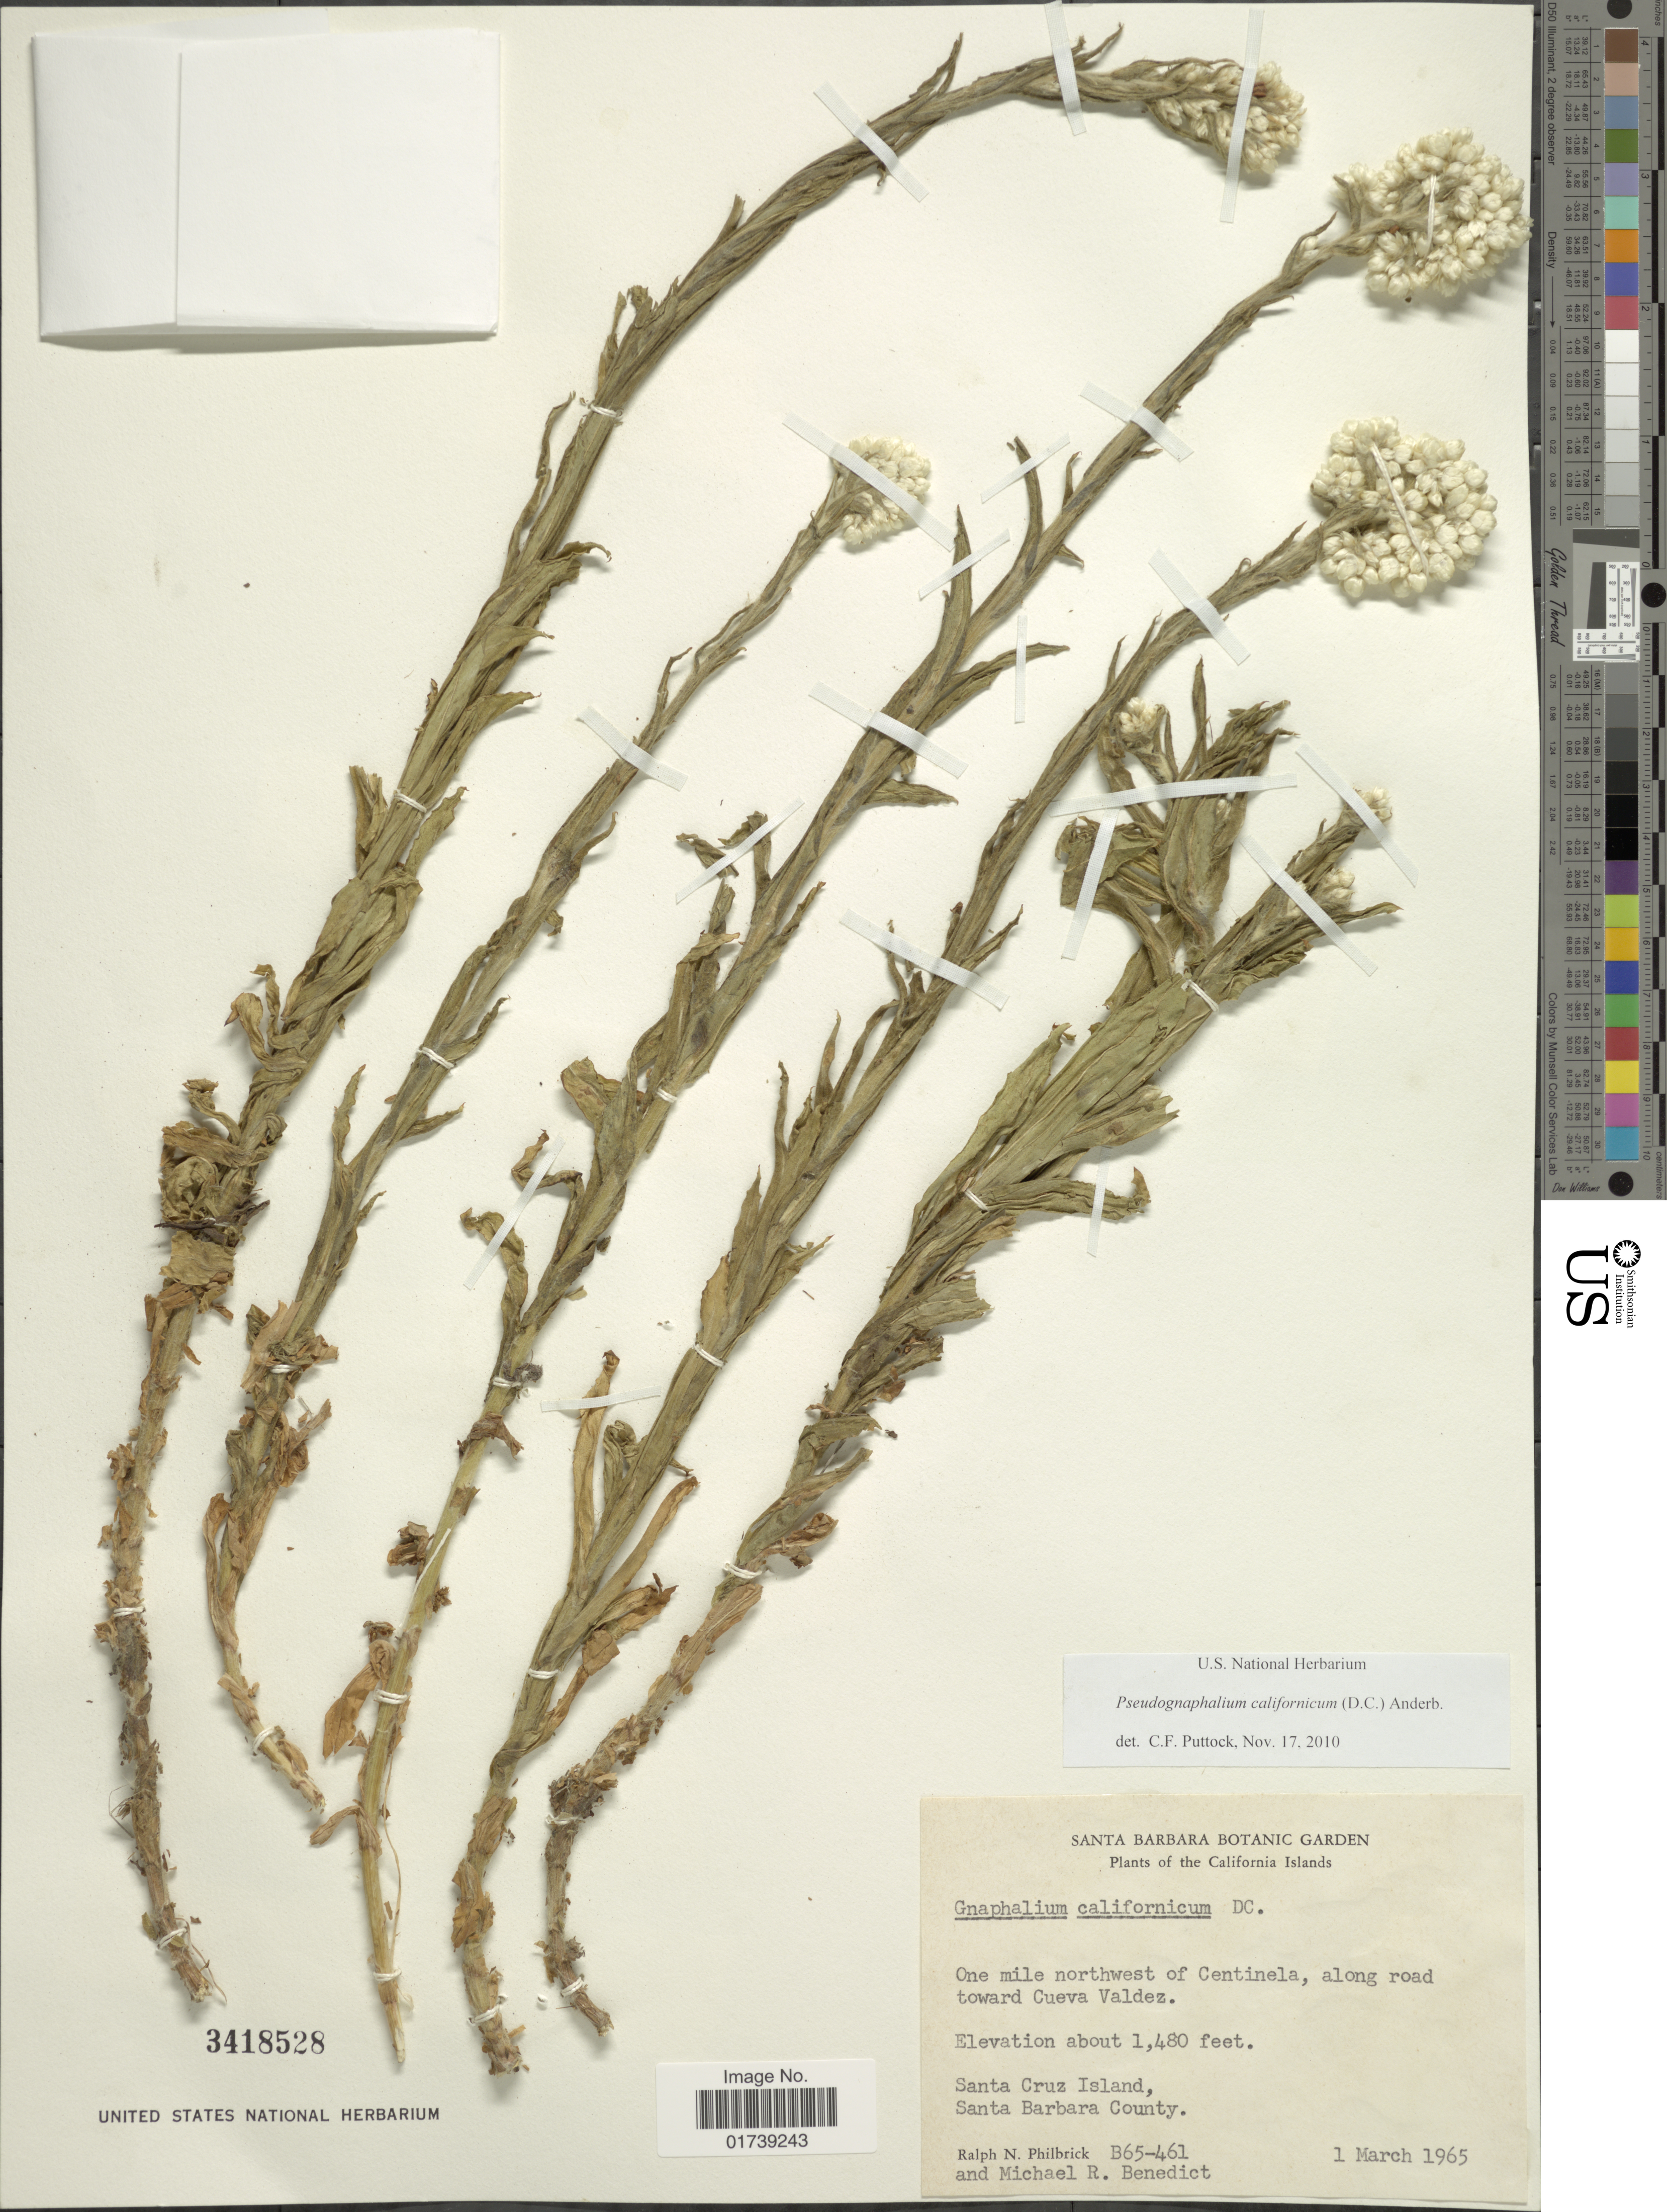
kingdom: Plantae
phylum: Tracheophyta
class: Magnoliopsida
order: Asterales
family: Asteraceae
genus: Pseudognaphalium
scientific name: Pseudognaphalium californicum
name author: (DC.) Anderb.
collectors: R. Philbrick & M. R. Benedict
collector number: B65-461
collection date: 1965-03-01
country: United States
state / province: California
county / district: Santa Barbara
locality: California Islands, one mile northwest of Centinela, along road toward Cueva Valdez, Santa Cruz Island, Santa Barbara County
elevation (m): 451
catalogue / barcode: US 3418528